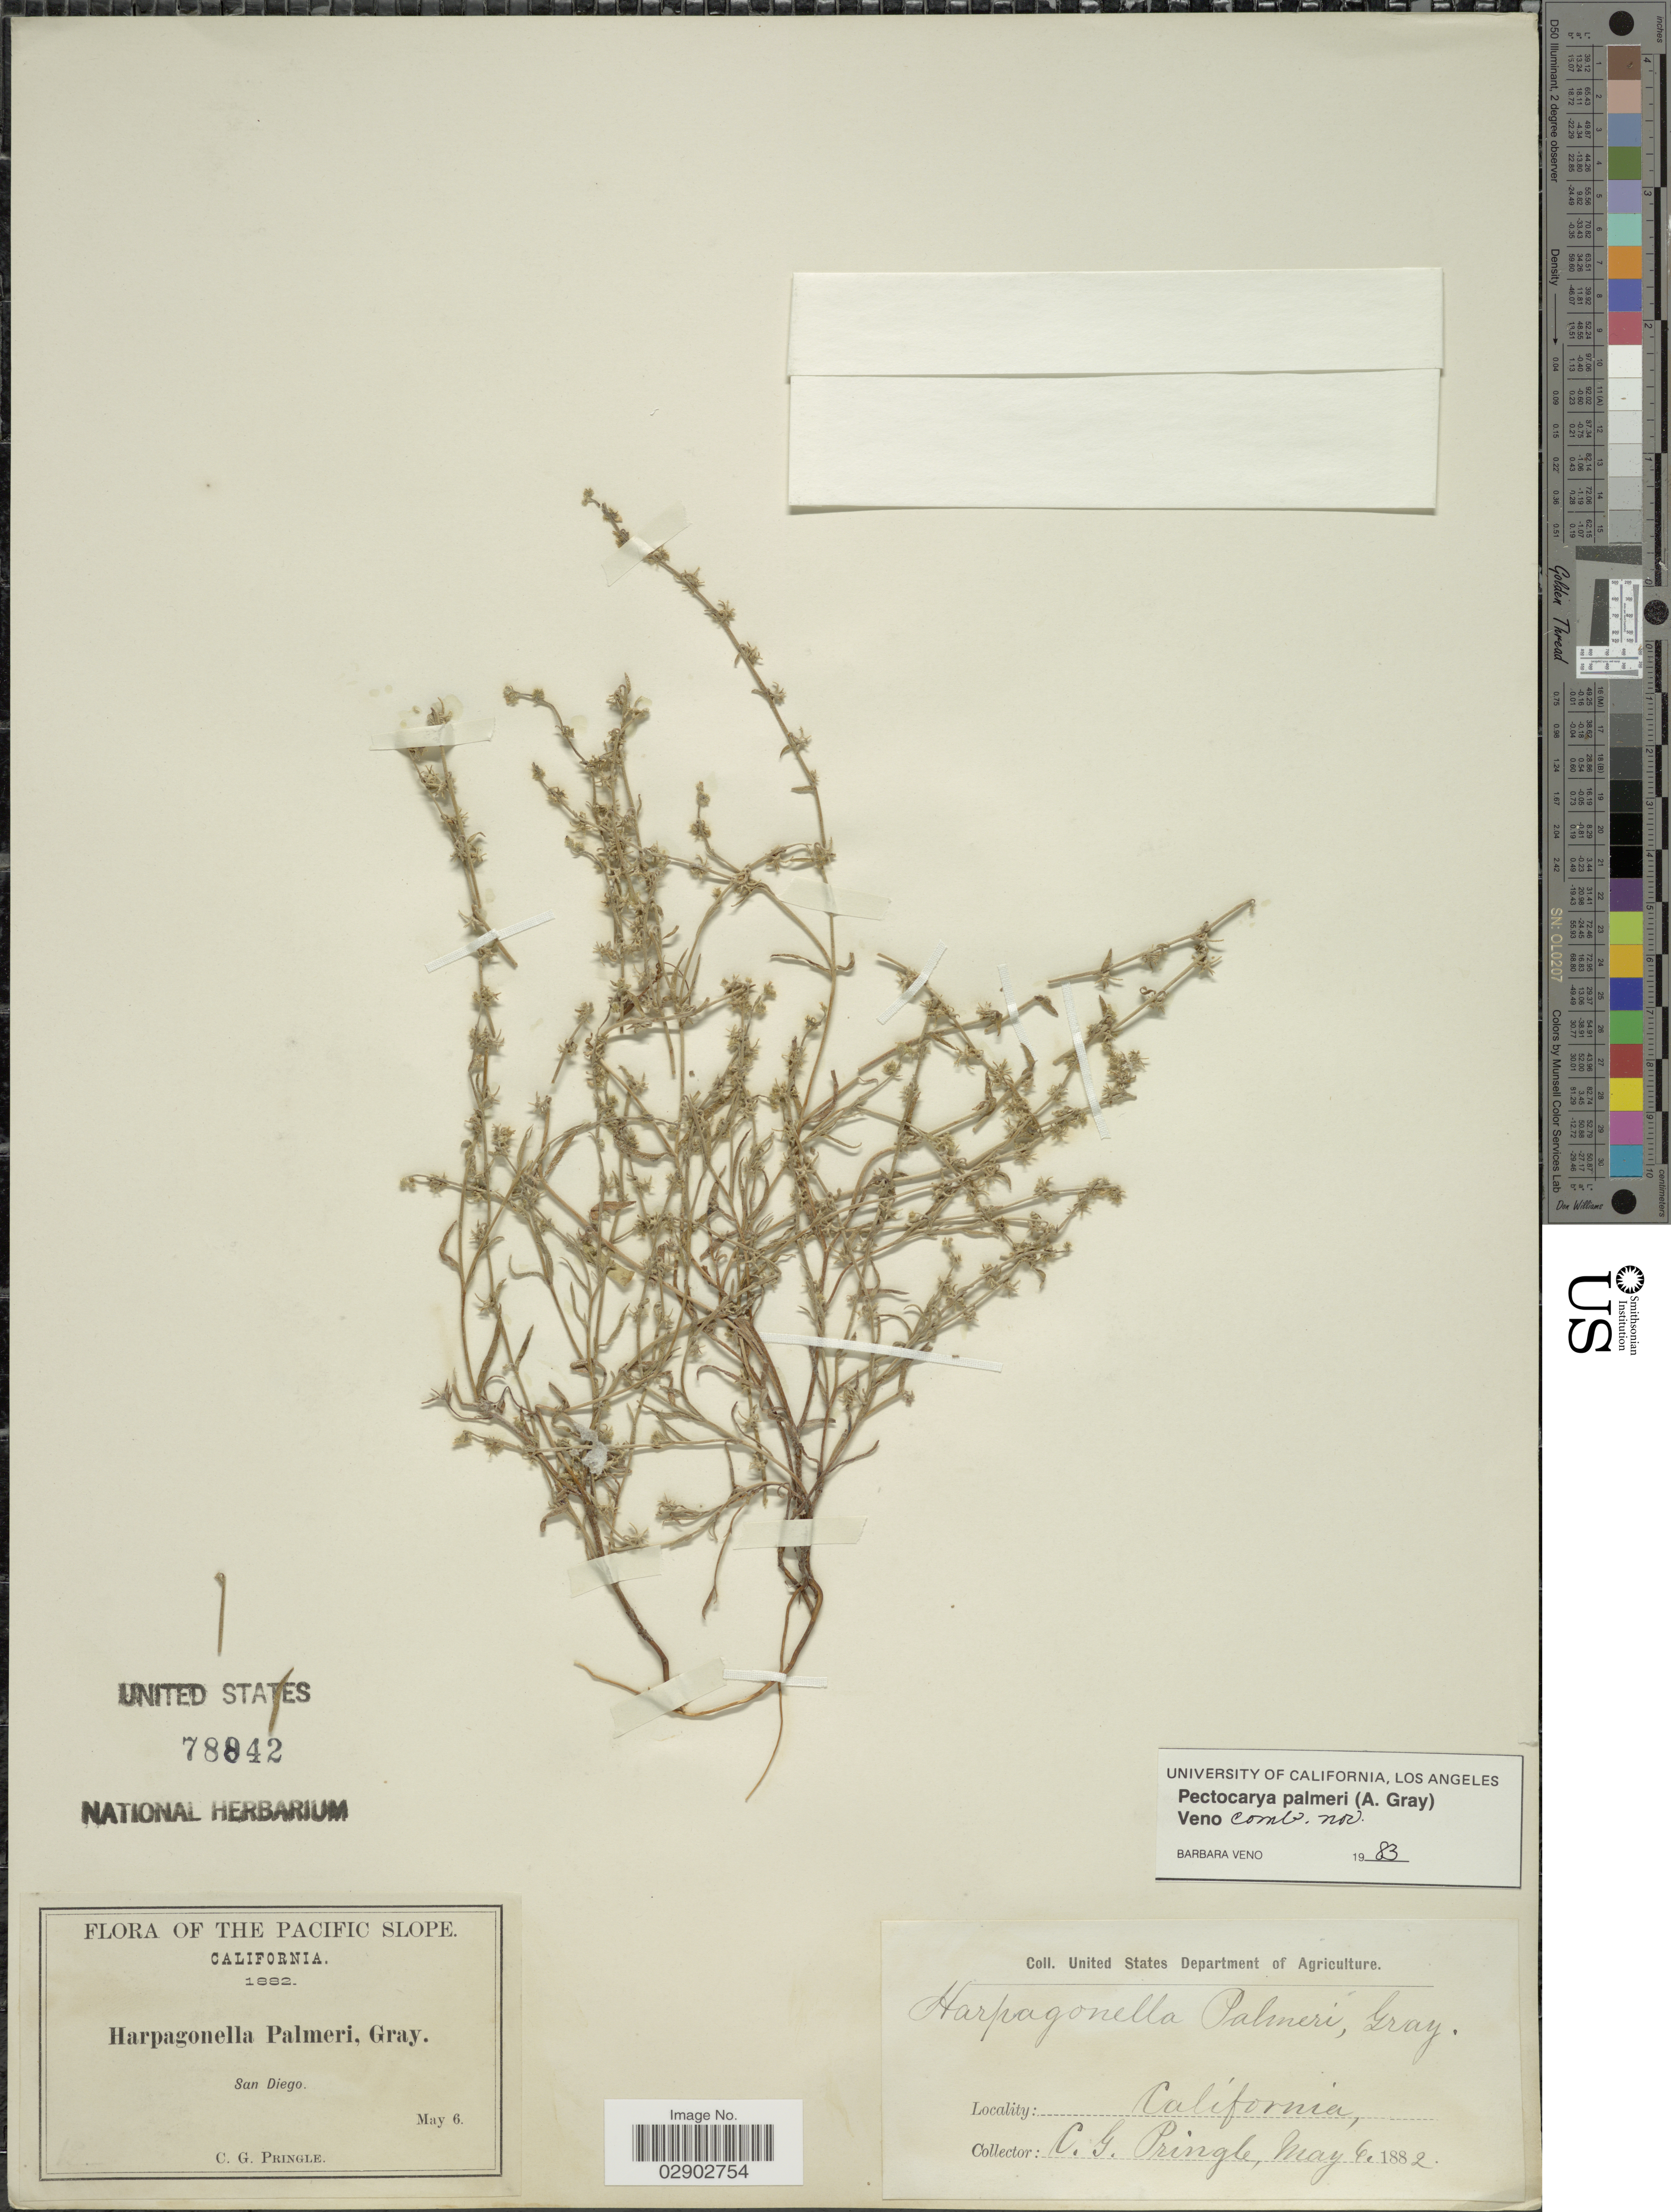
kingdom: Plantae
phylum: Tracheophyta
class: Magnoliopsida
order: Boraginales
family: Boraginaceae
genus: Harpagonella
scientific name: Harpagonella palmeri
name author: A. Gray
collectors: C. G. Pringle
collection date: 1882-05-06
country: United States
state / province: California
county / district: San Diego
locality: Pacific slope. San Diego.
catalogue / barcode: US 78842